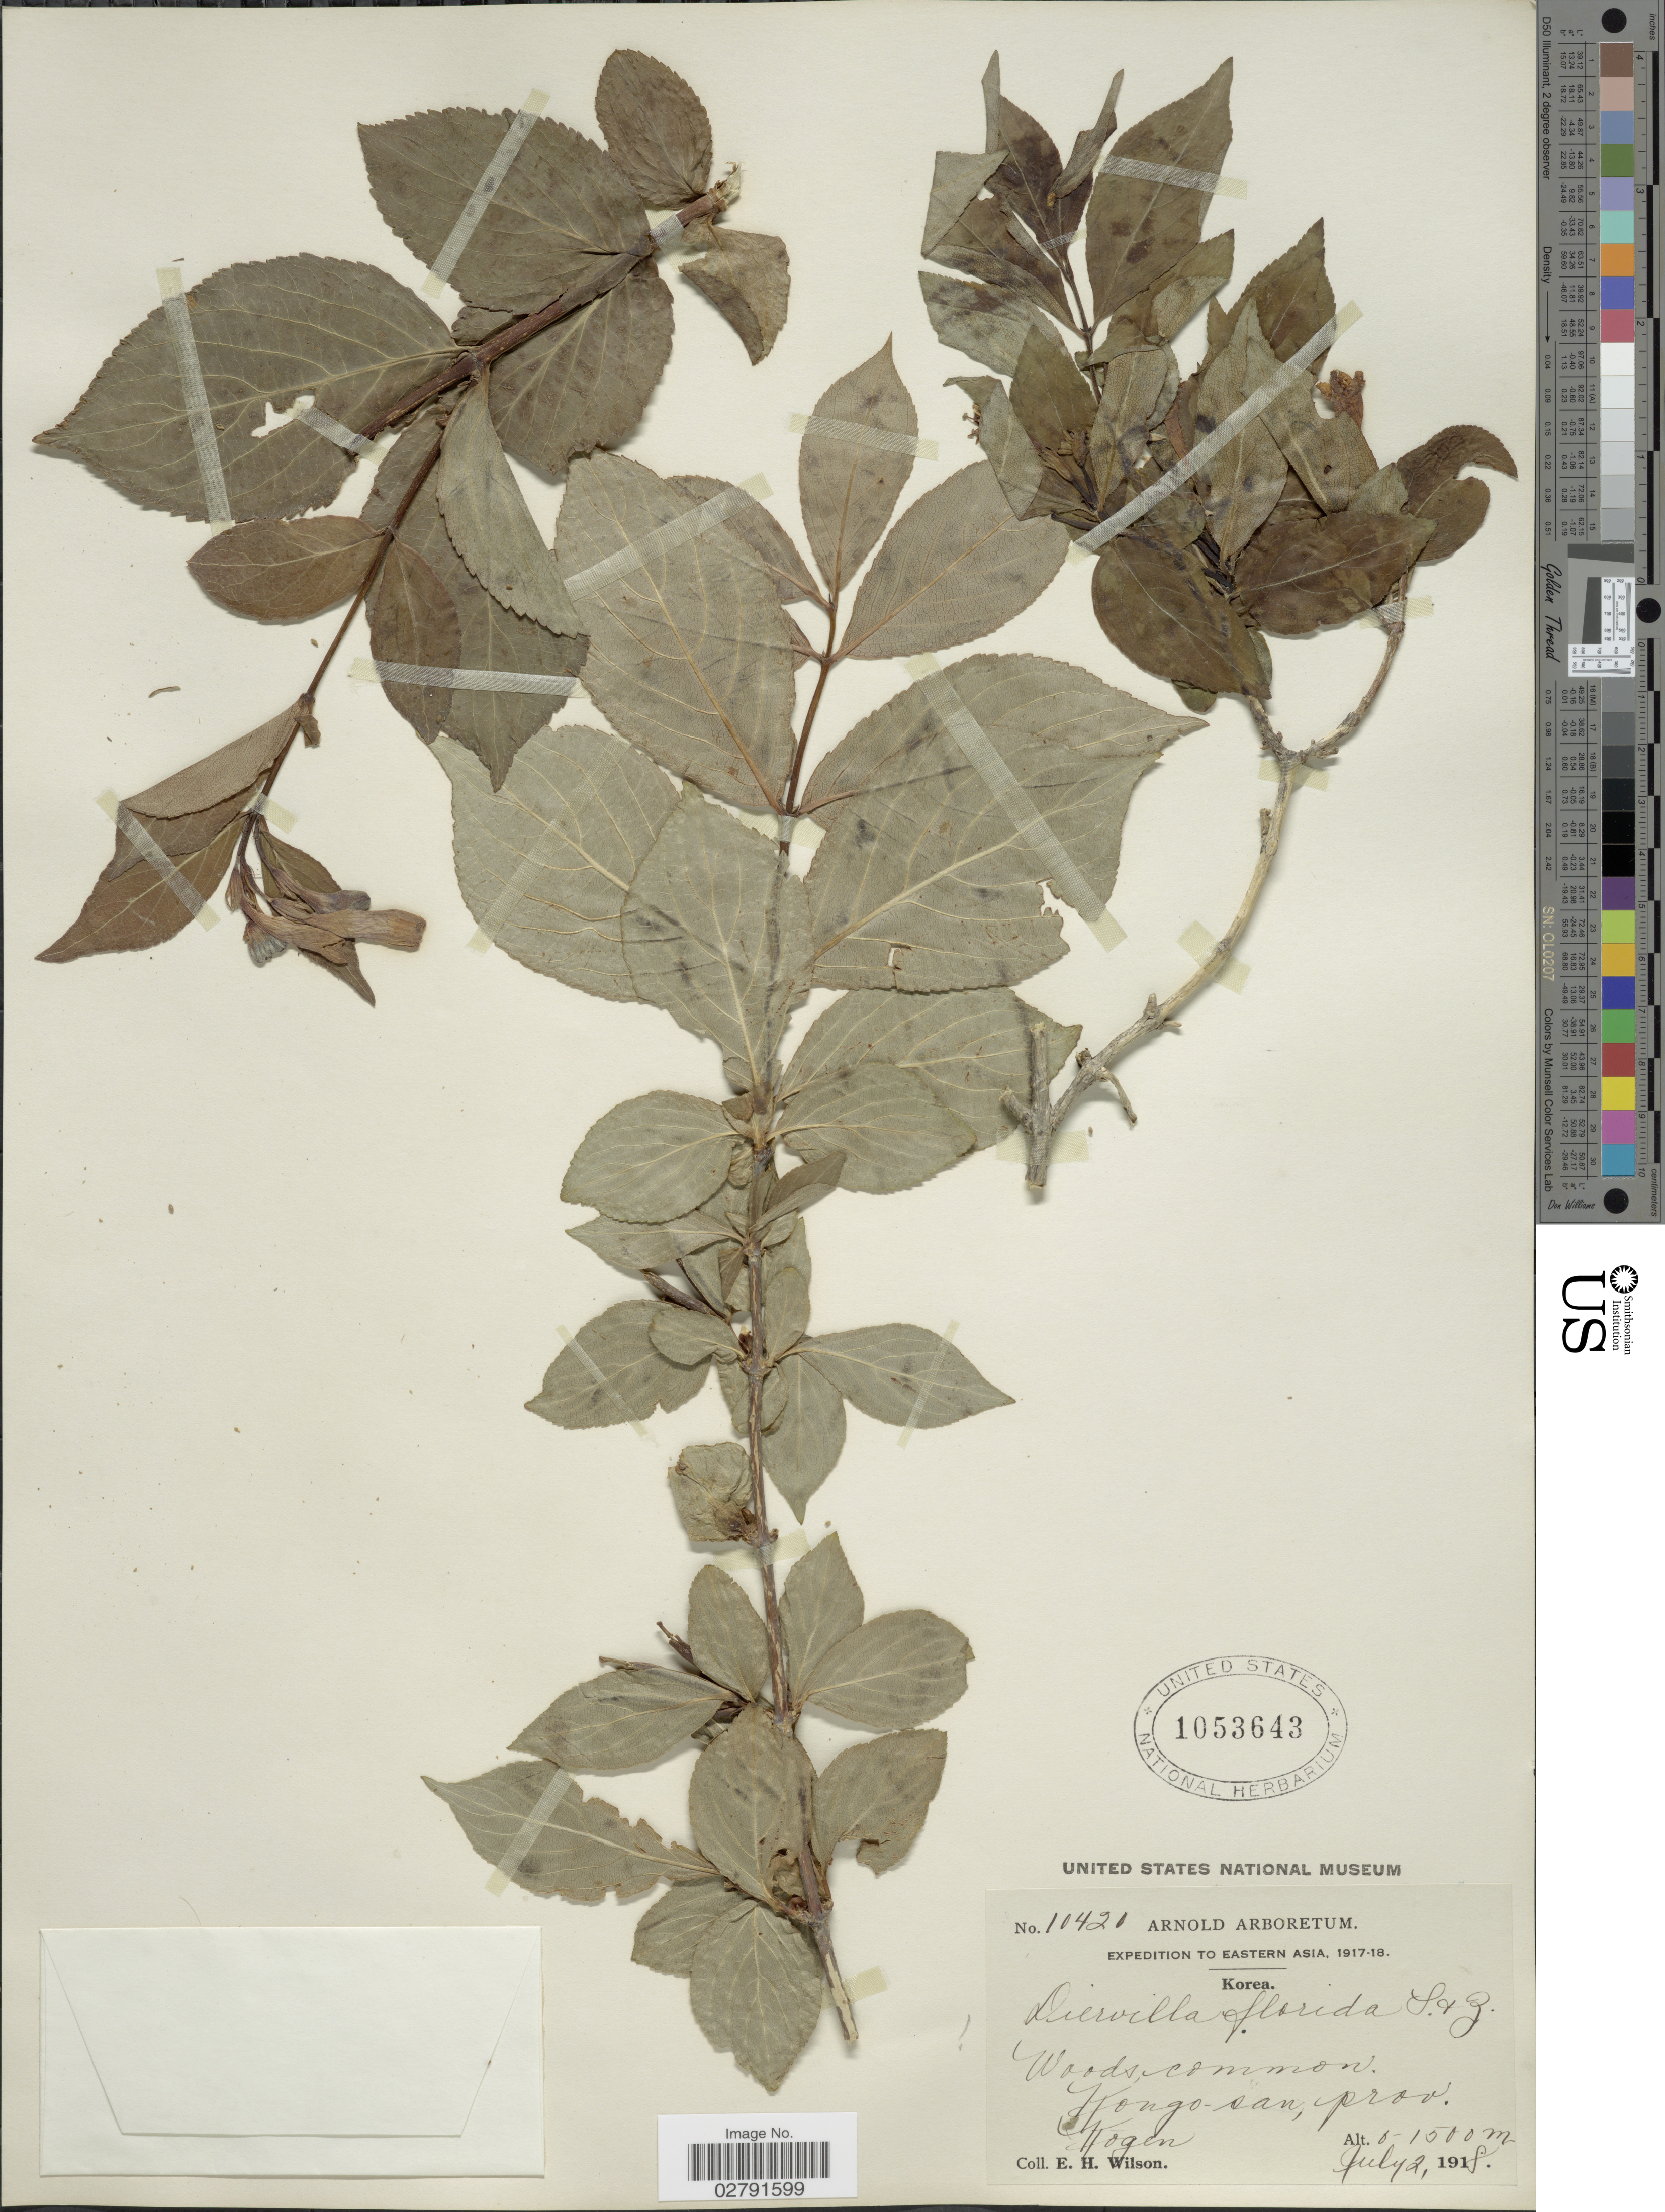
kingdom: Plantae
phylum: Tracheophyta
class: Magnoliopsida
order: Dipsacales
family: Caprifoliaceae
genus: Diervilla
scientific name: Diervilla florida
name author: (Bunge) Siebold & Zucc.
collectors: E. Wilson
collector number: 10421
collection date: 1918-07-02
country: North Korea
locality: Kongo-san, prov. Kogen.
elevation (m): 0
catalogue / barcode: US 1053643